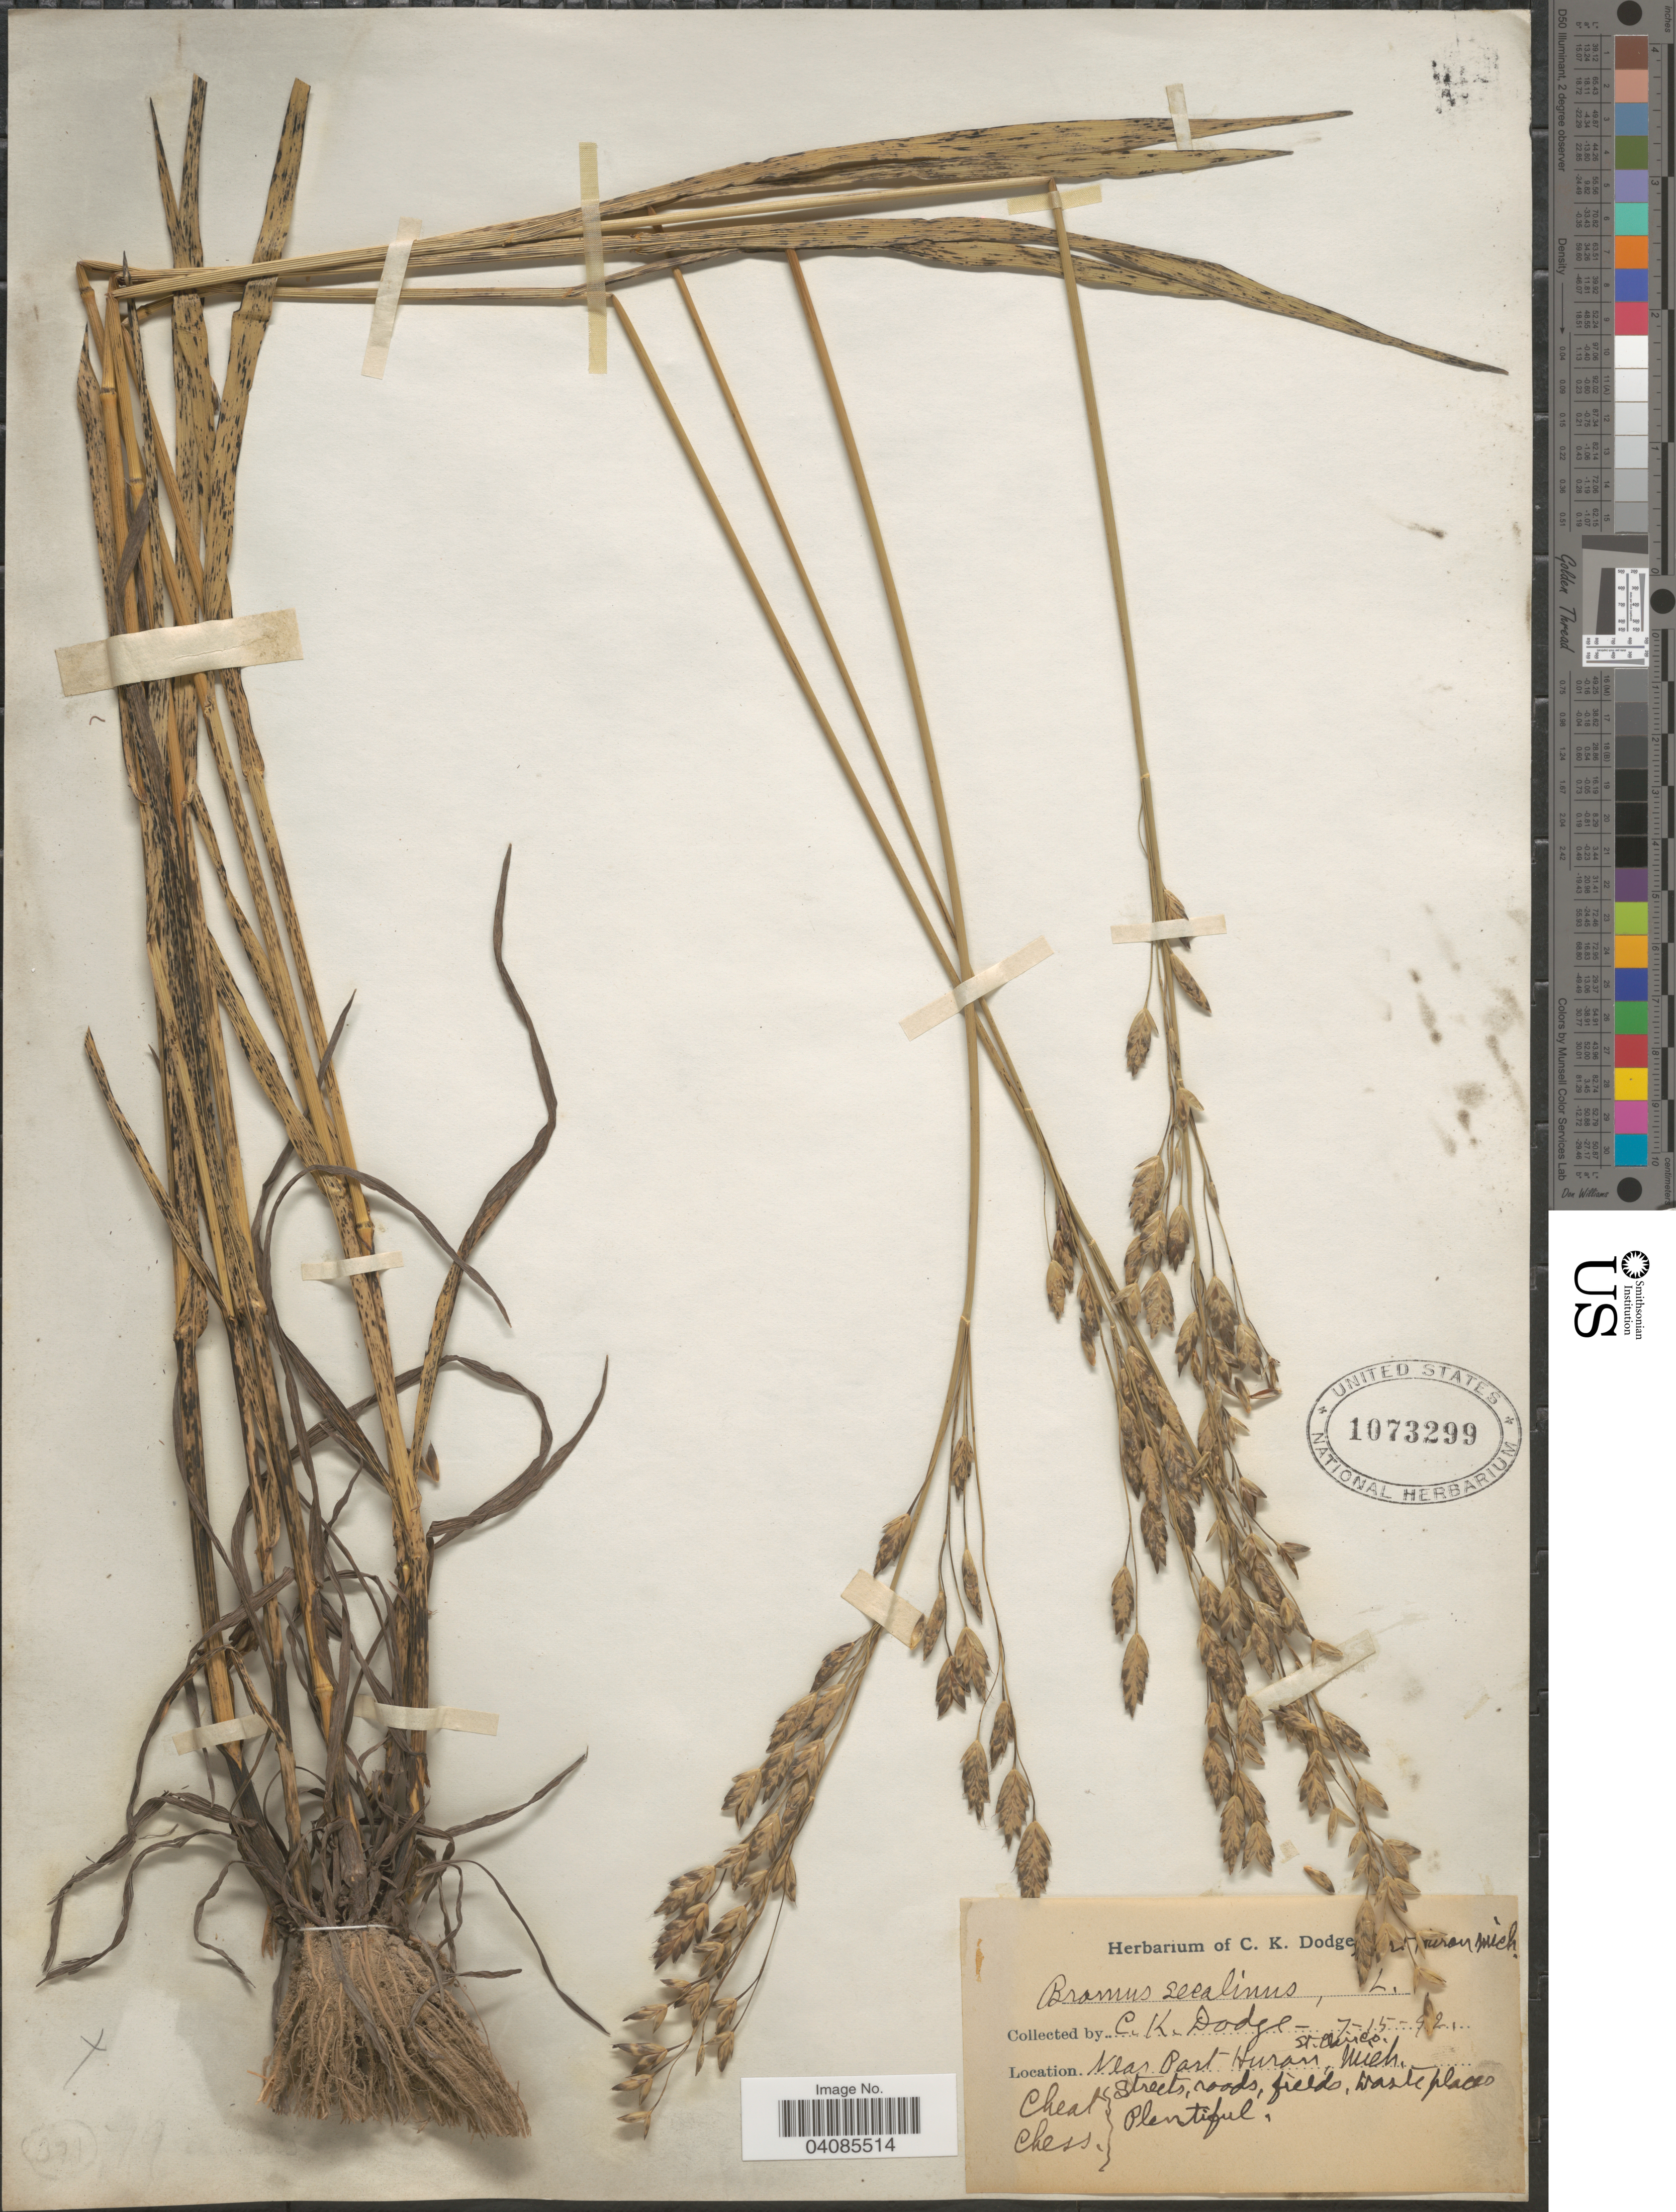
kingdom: Plantae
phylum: Tracheophyta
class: Liliopsida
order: Poales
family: Poaceae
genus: Bromus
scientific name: Bromus secalinus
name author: L.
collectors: C. Dodge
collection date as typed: Transcribed d/m/y: 15/7/92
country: United States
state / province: Michigan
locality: Near Port Huron, St. Clair Co.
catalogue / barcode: US 1073299